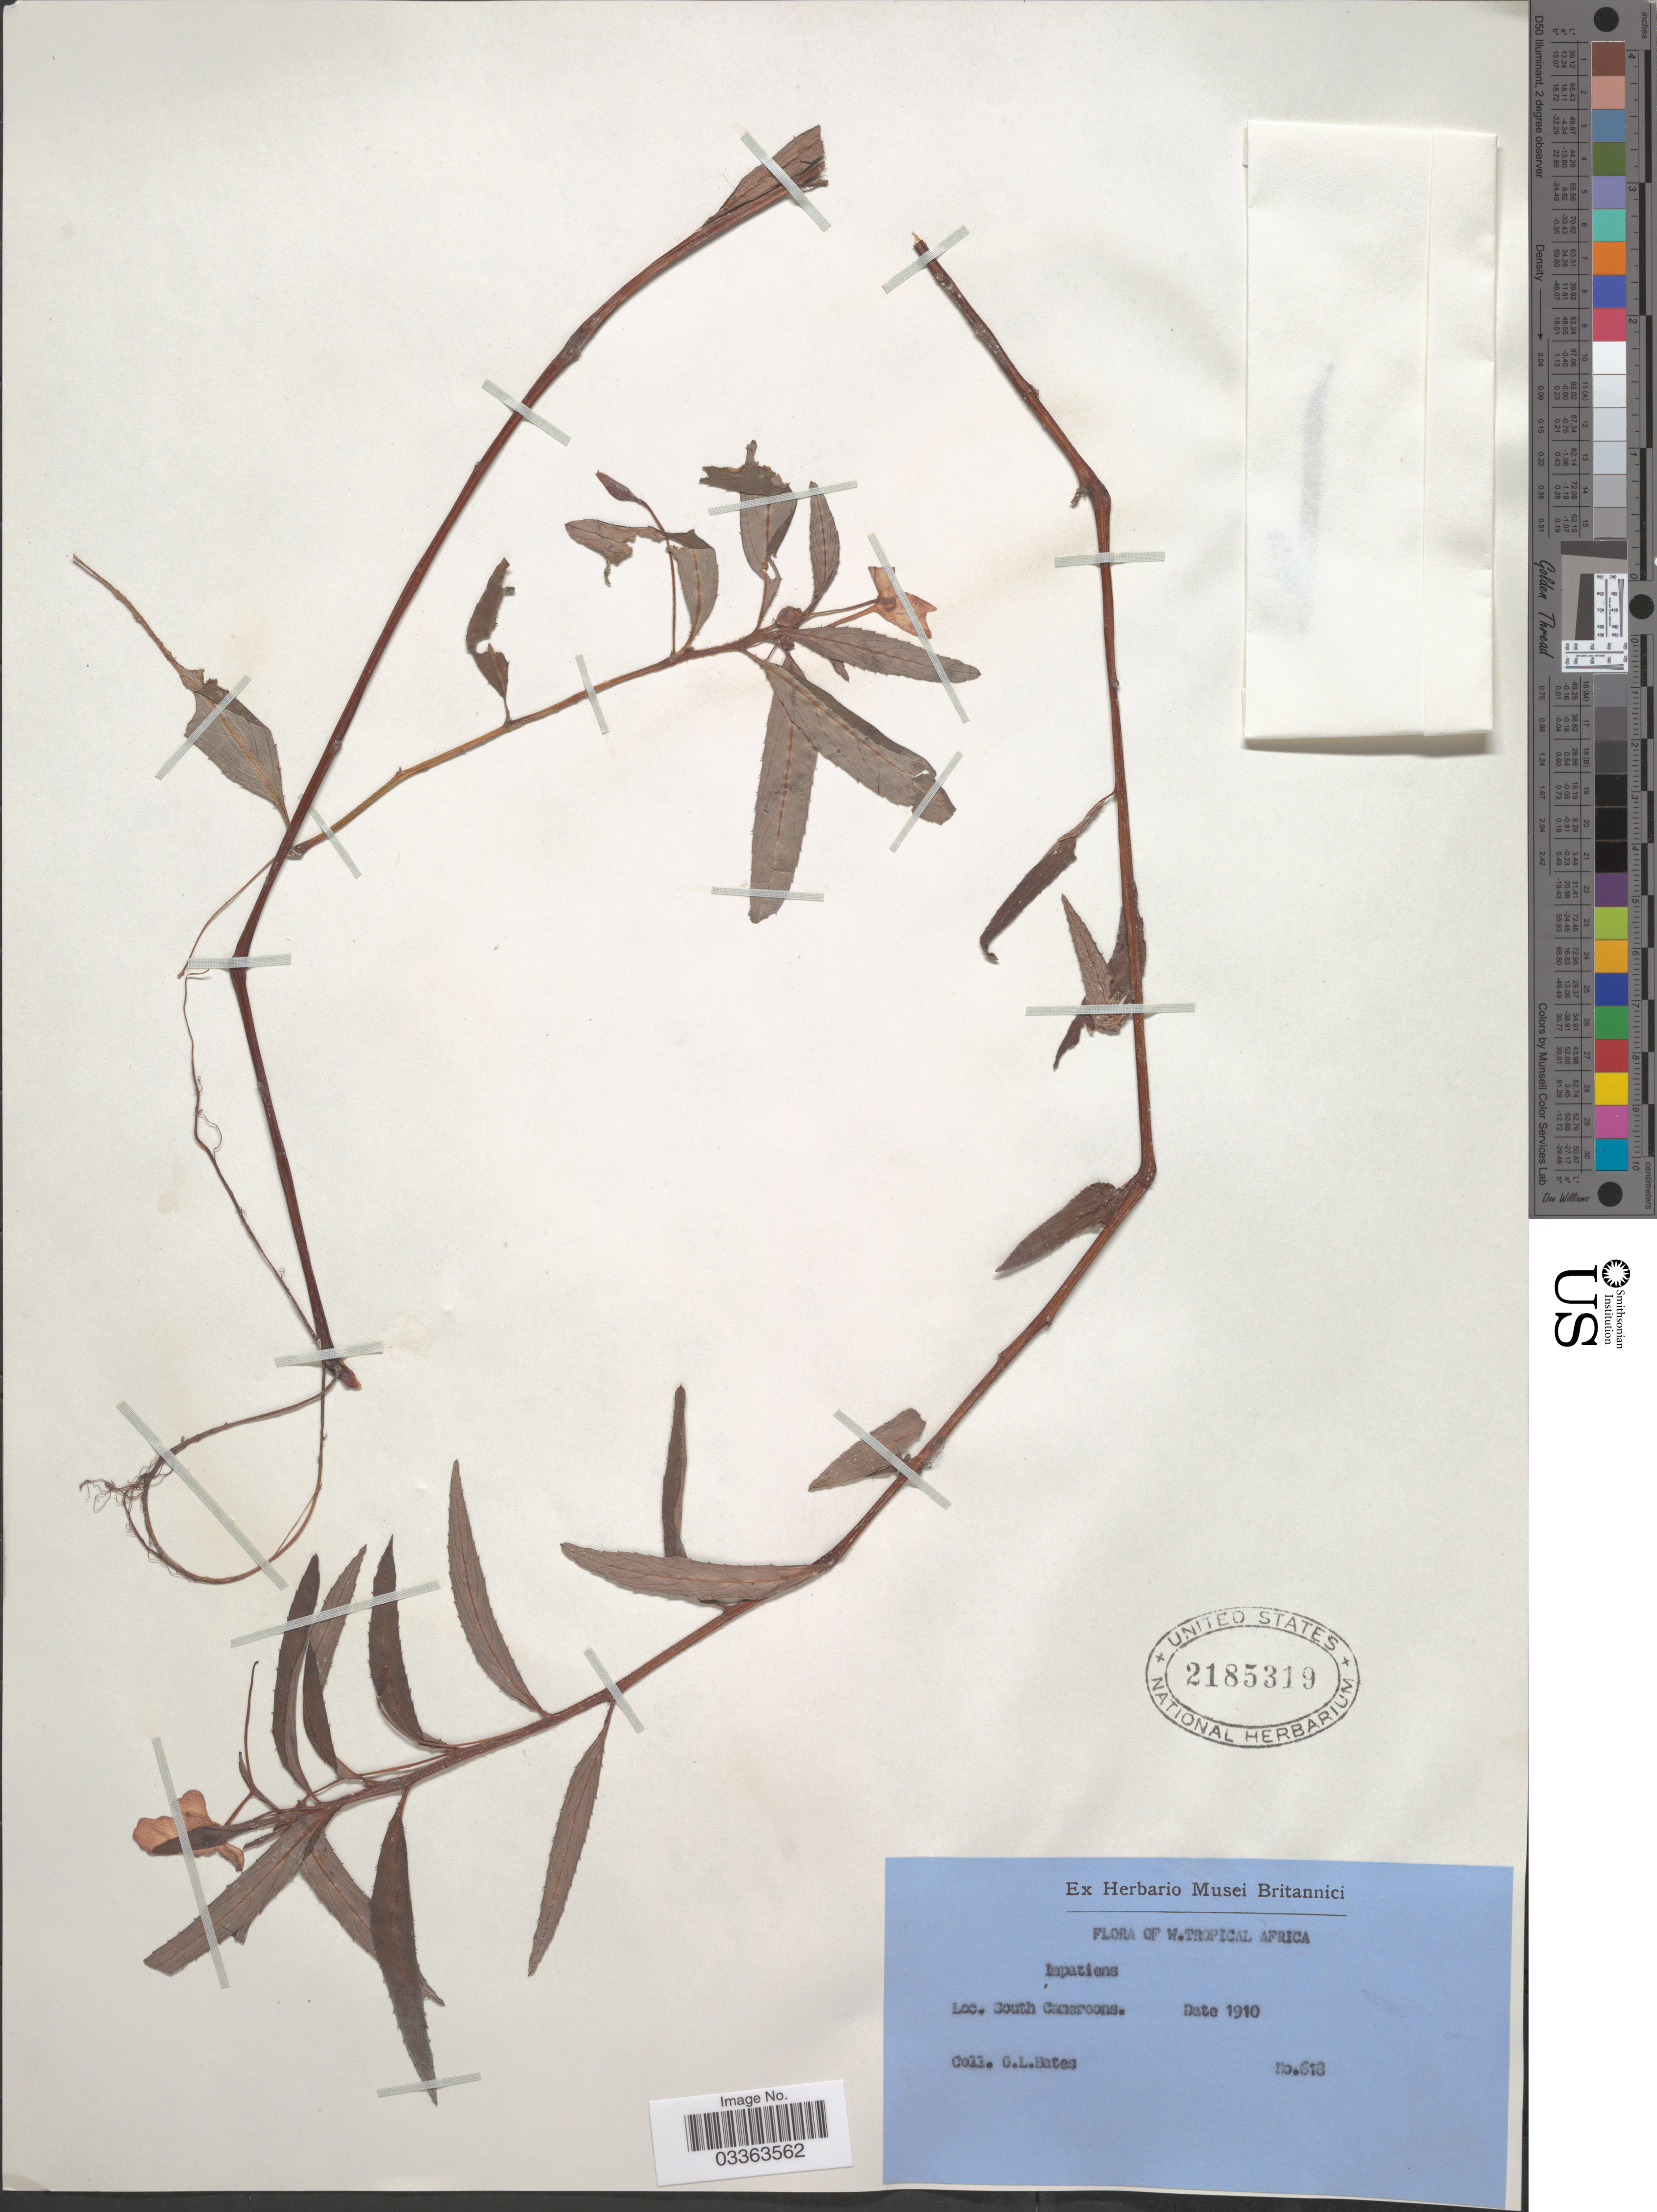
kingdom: Plantae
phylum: Tracheophyta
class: Magnoliopsida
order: Ericales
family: Balsaminaceae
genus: Impatiens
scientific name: Impatiens sp.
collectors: G. Bates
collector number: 618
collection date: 1910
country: Cameroon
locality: W. Tropical Africa, South Cameroons.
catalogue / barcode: US 2185319